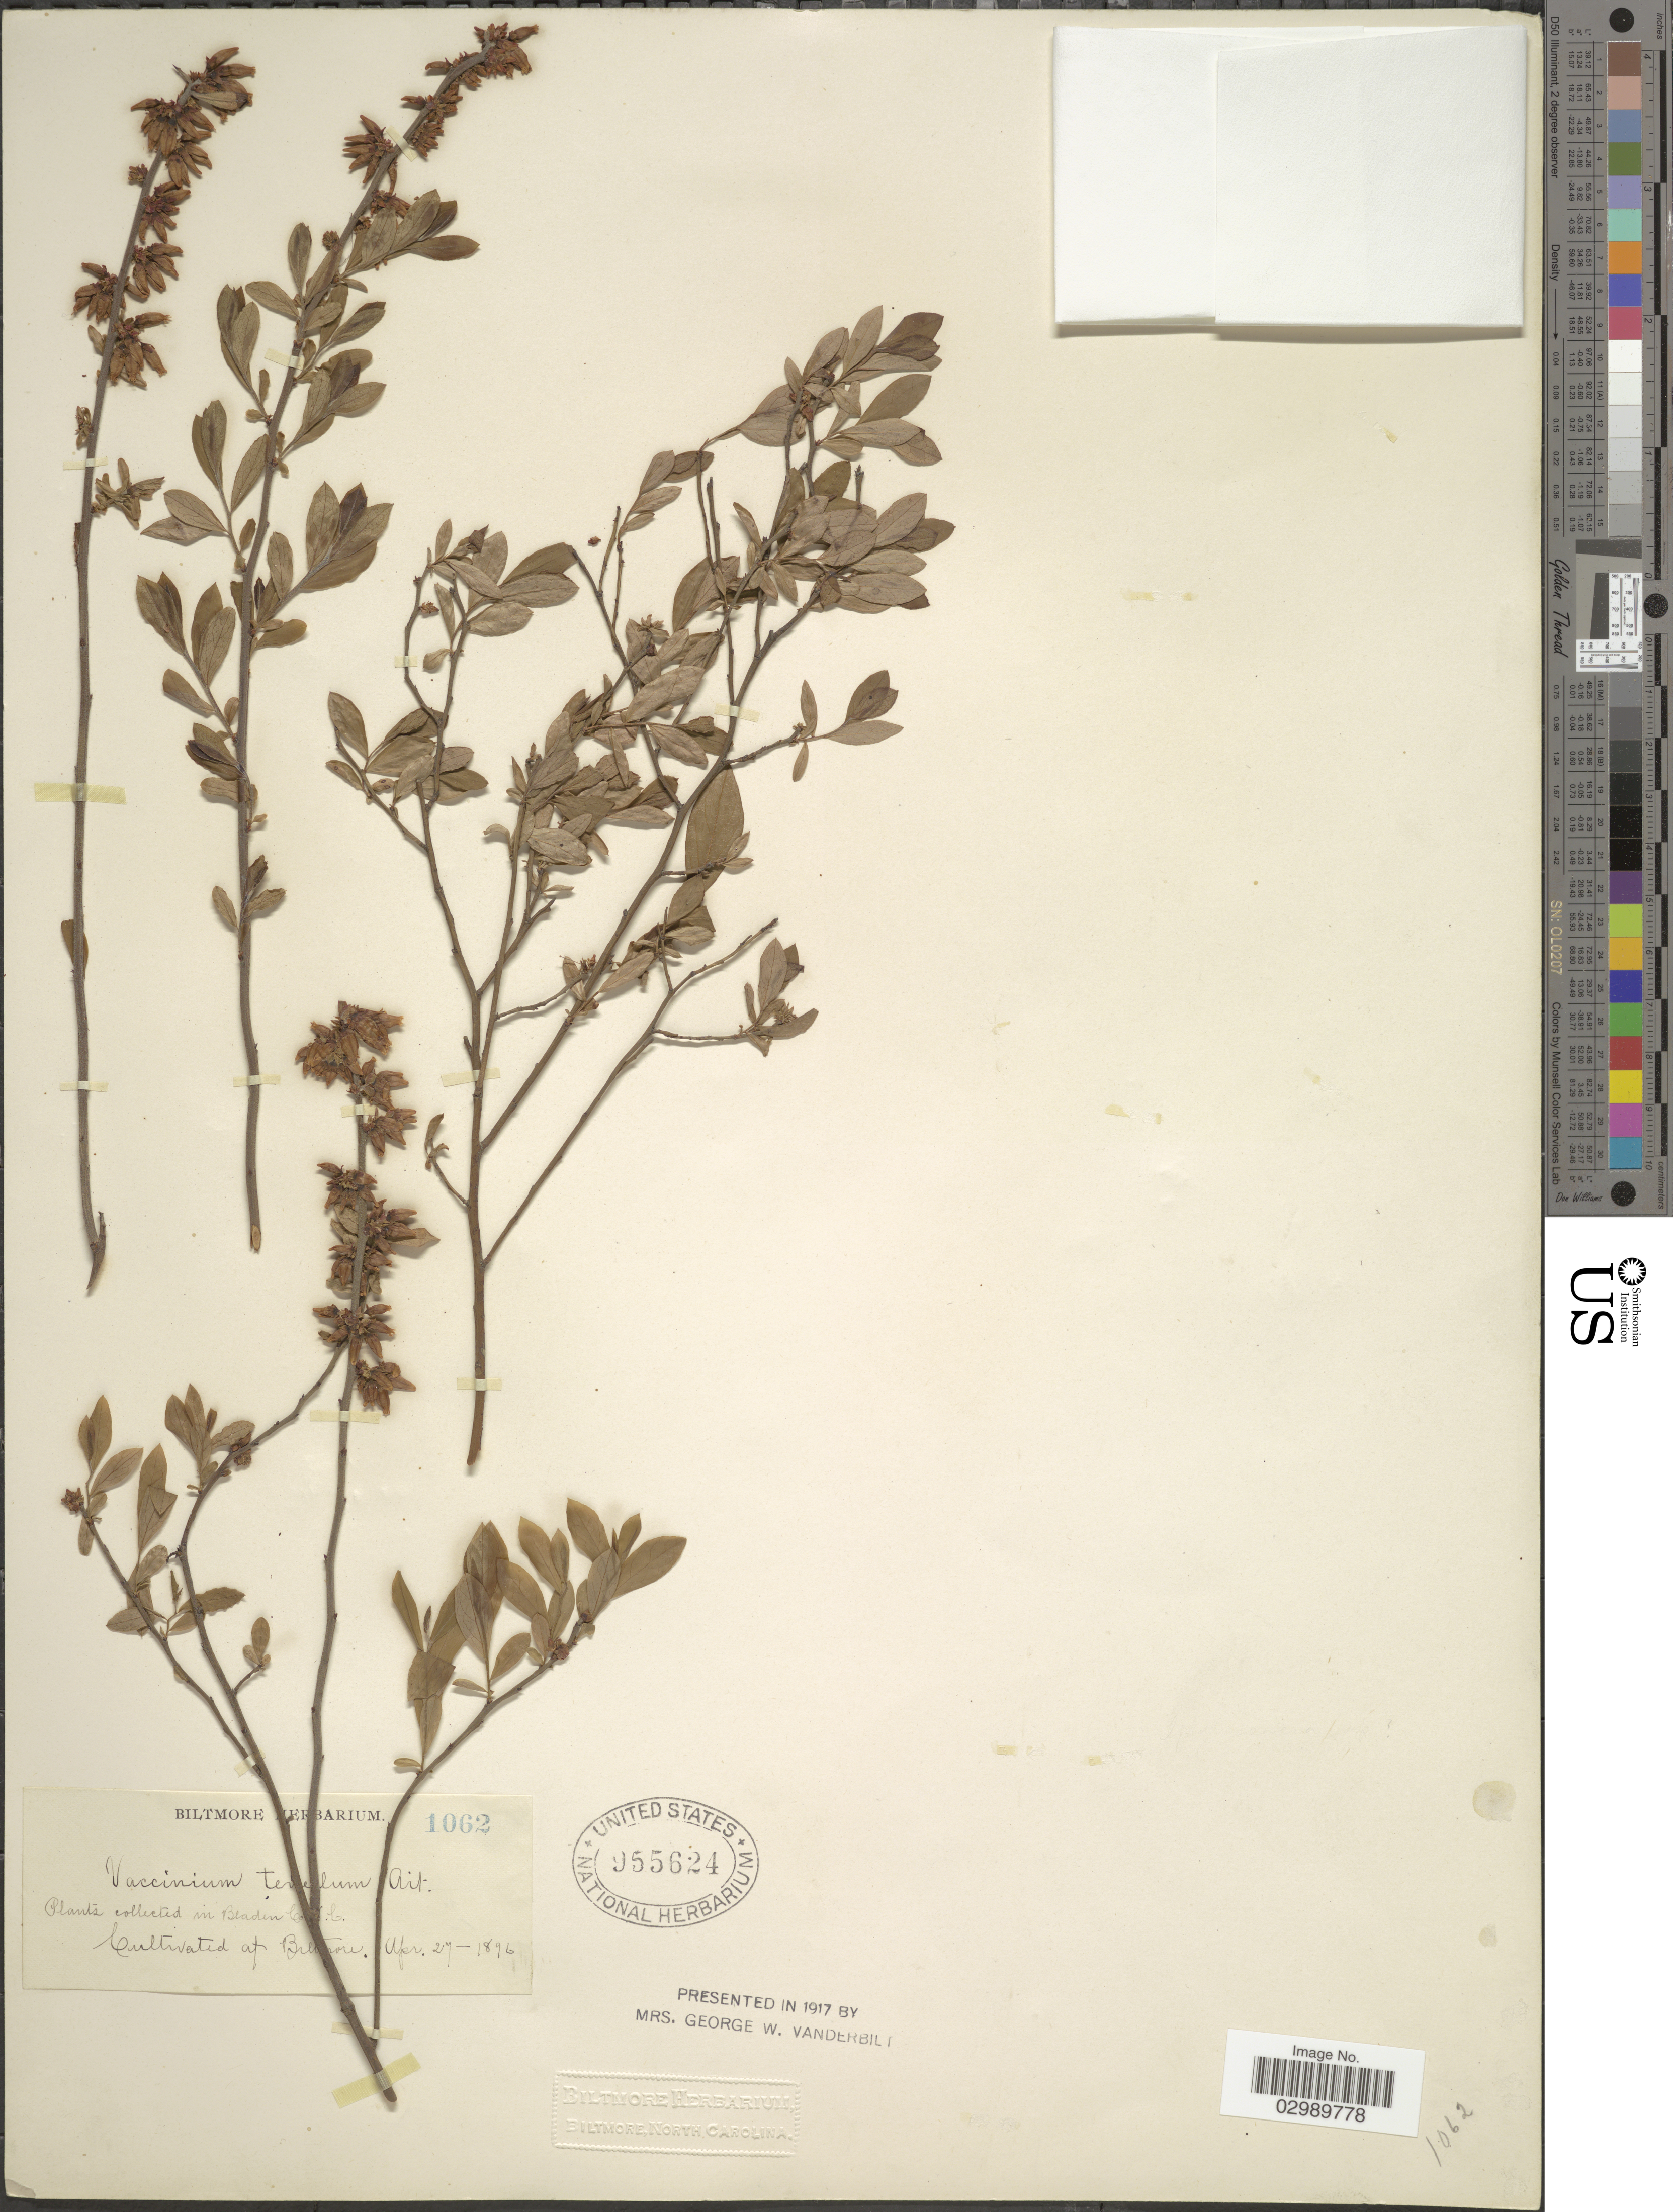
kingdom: Plantae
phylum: Tracheophyta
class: Magnoliopsida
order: Ericales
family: Ericaceae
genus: Vaccinium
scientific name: Vaccinium tenellum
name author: Aiton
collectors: ex herb. Biltmore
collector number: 1062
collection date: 1896-04-27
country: United States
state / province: North Carolina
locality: Biltmore.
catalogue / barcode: US 955624